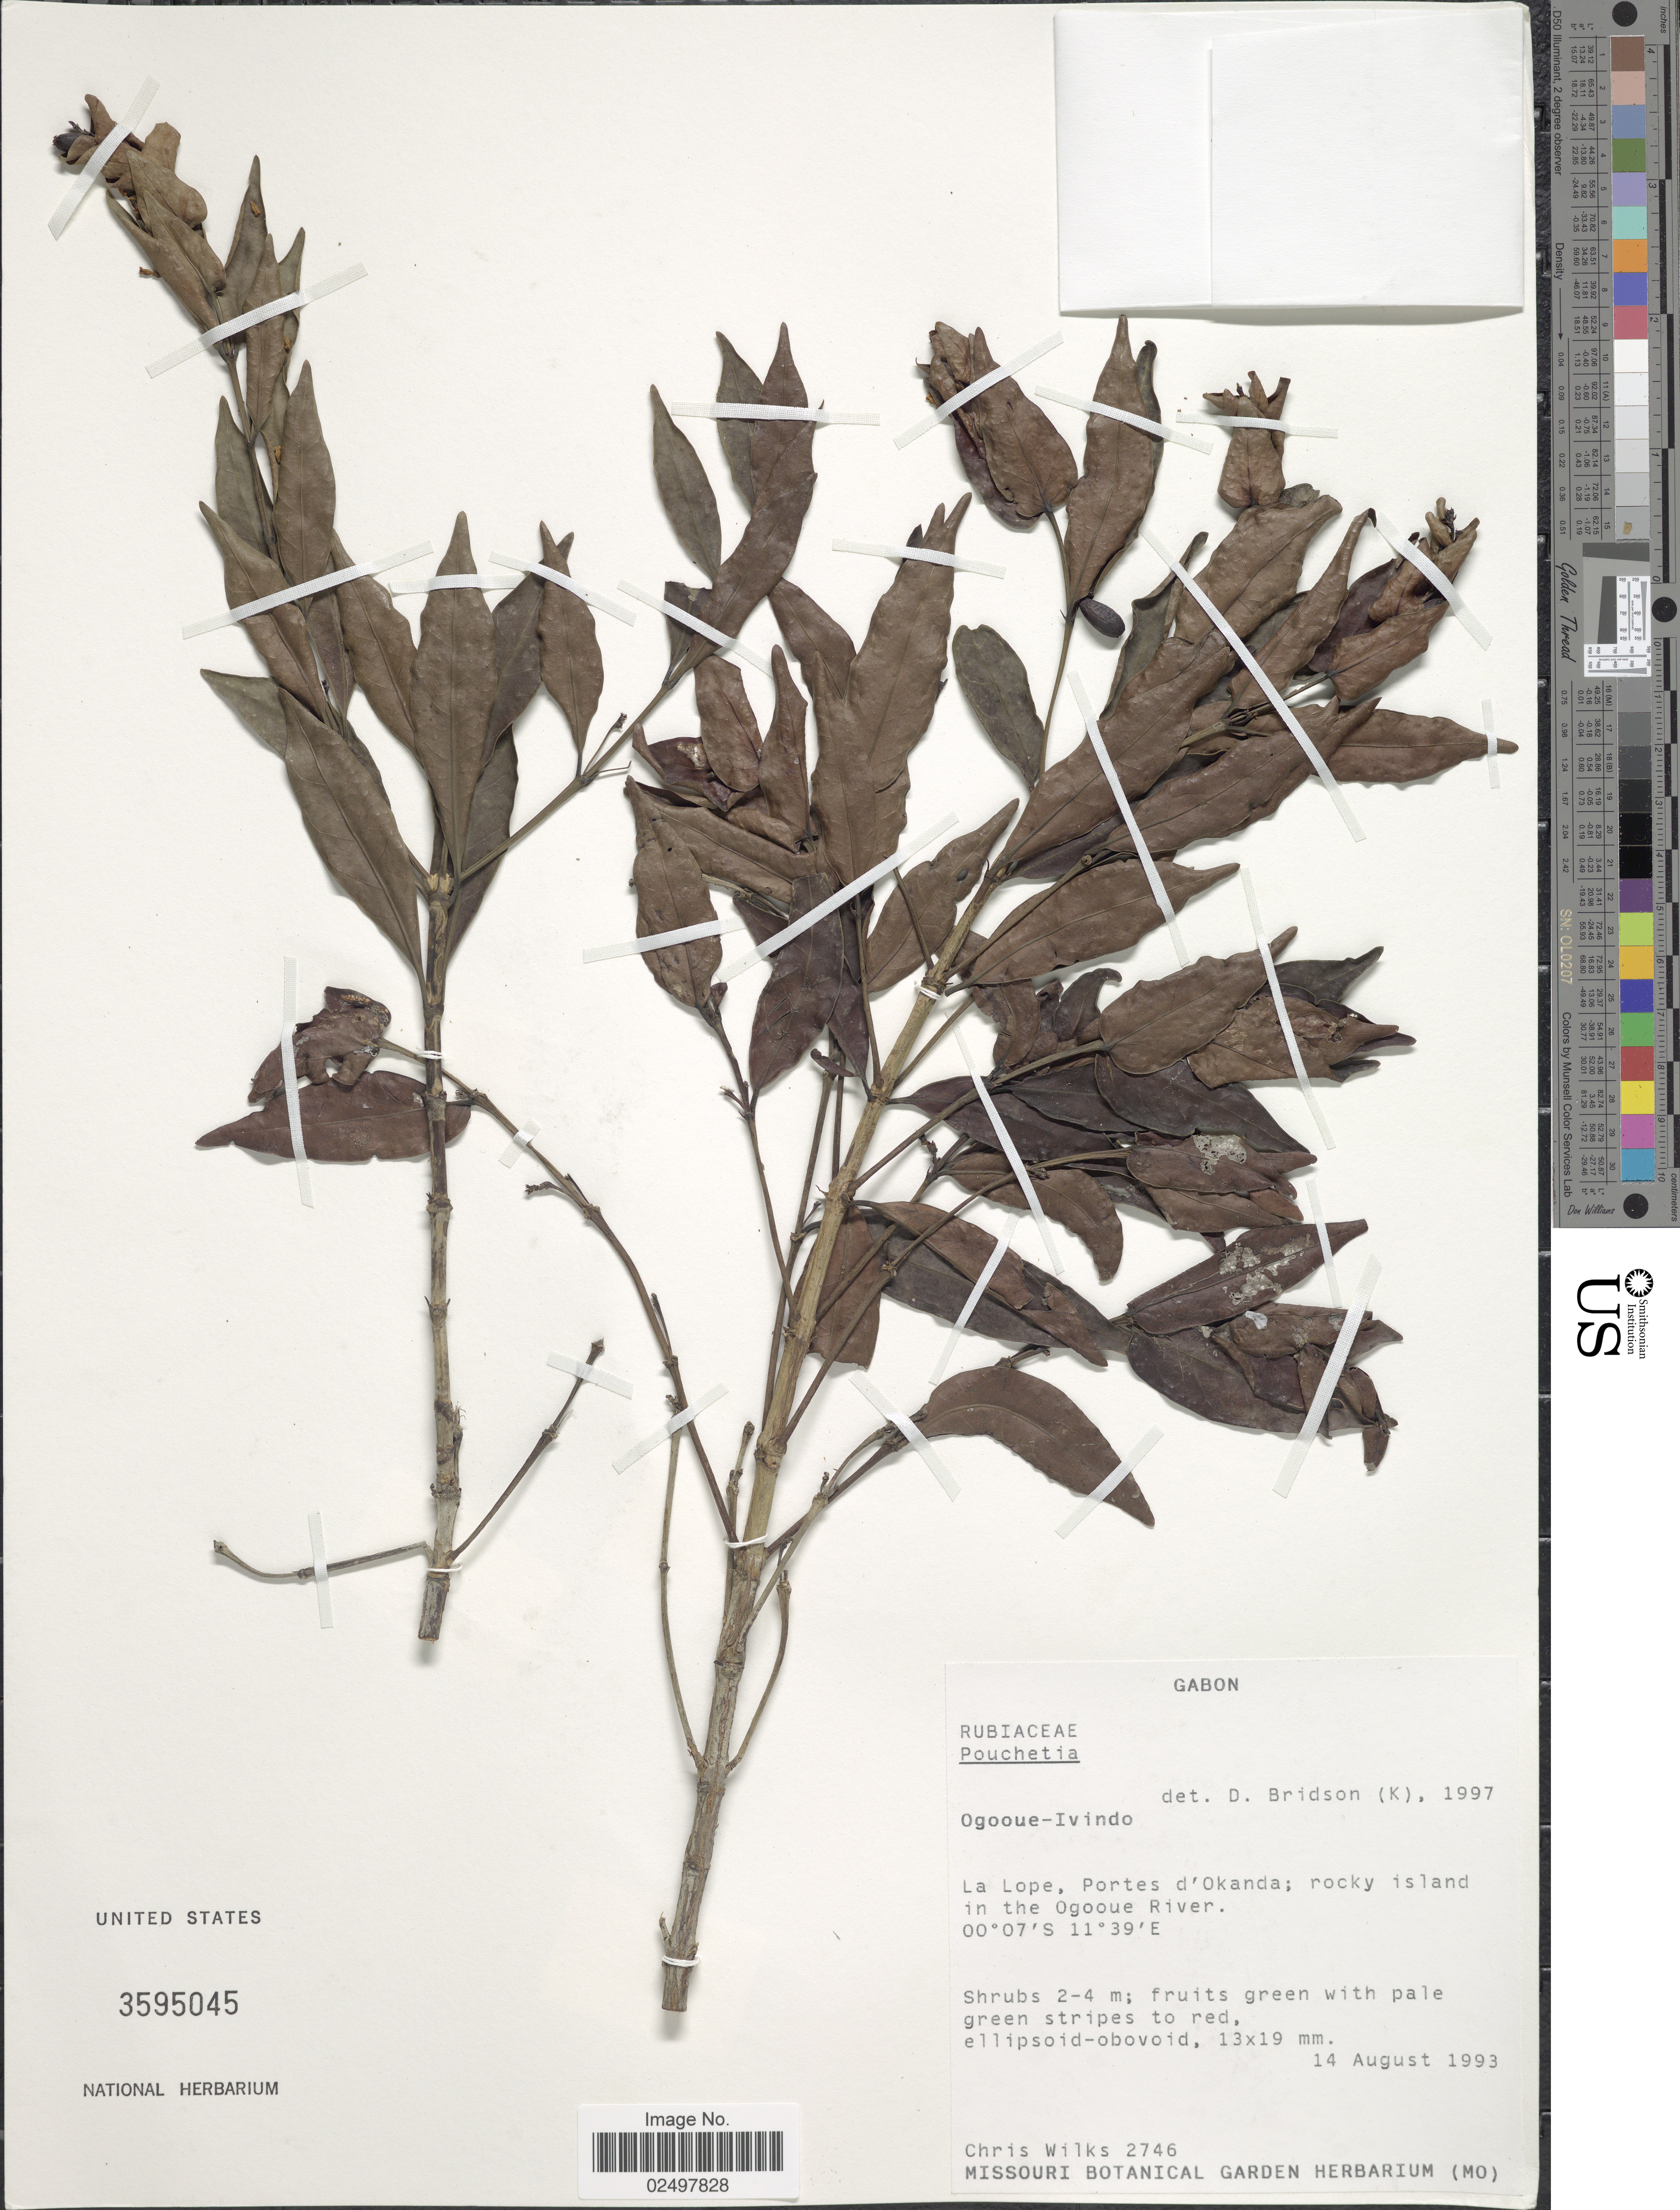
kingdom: Plantae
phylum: Tracheophyta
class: Magnoliopsida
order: Gentianales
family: Rubiaceae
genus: Pouchetia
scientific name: Pouchetia sp.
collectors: C. Wilks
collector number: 2746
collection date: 1993-08-14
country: Gabon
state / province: Ogooue-Ivindo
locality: La Lope, Portes d'Okanda; rocky island in the Ogooue River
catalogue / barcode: US 3595045